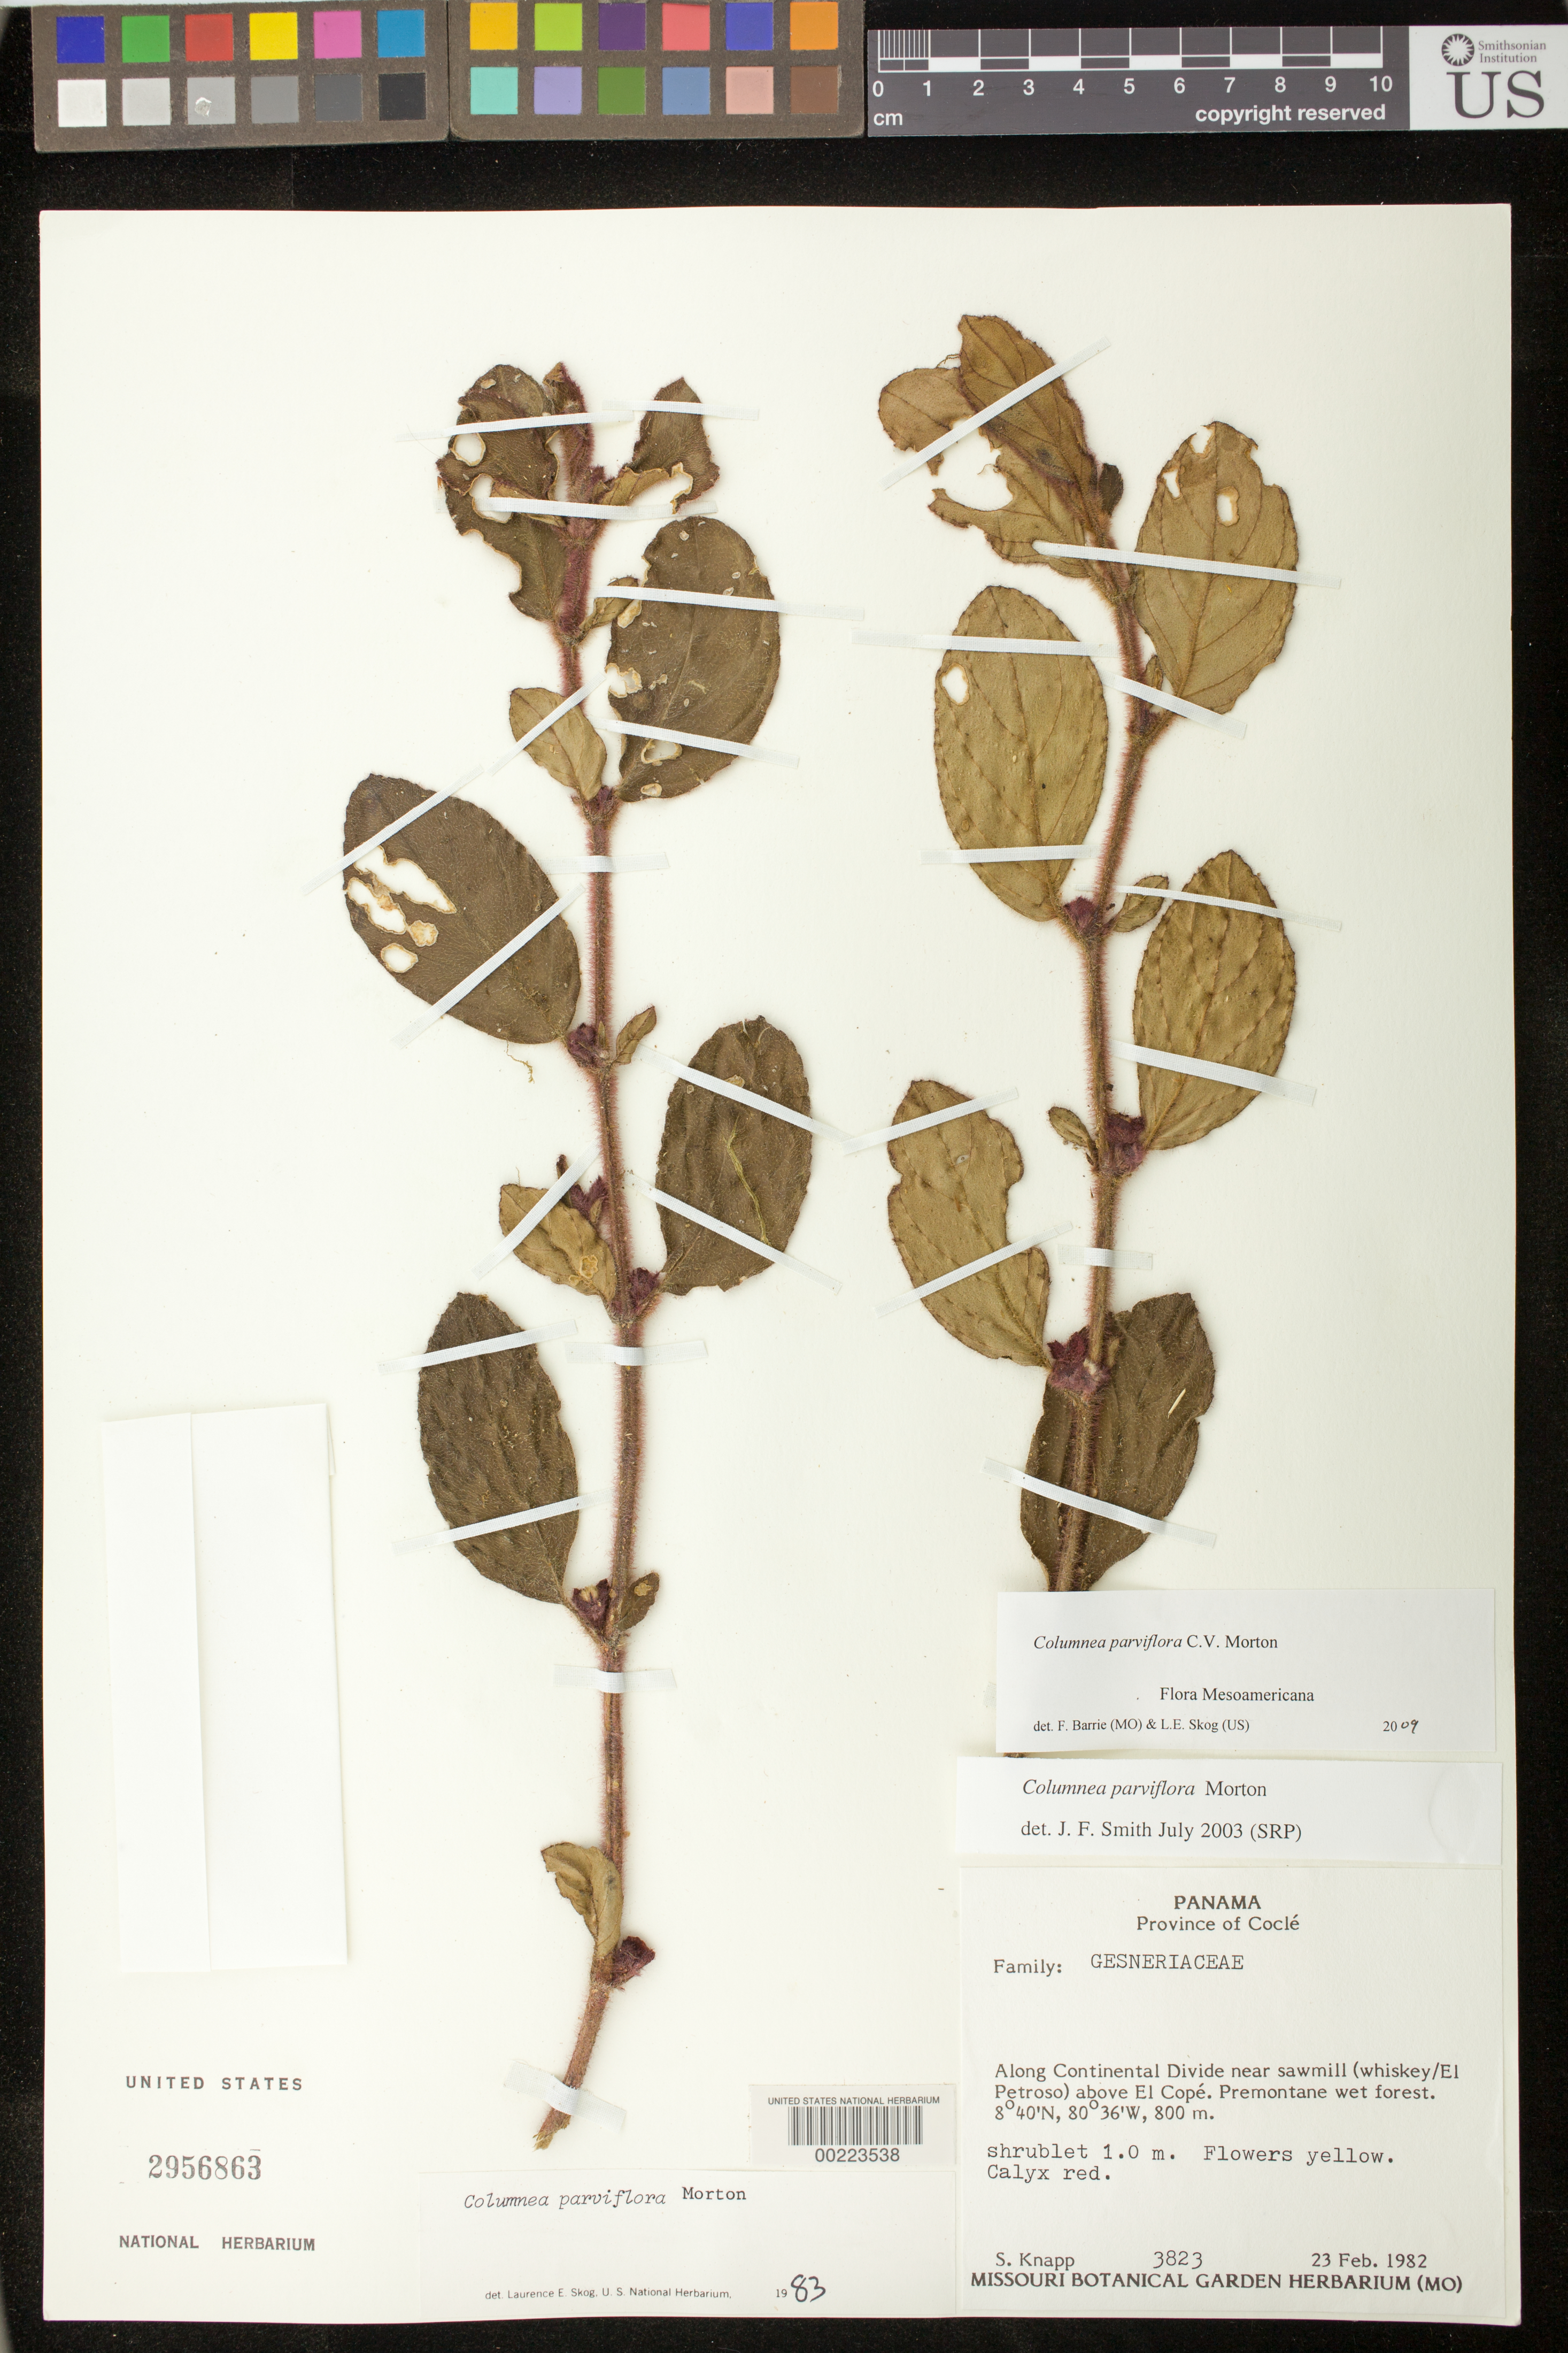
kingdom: Plantae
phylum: Tracheophyta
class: Magnoliopsida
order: Lamiales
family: Gesneriaceae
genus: Columnea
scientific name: Columnea herthae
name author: Mansf.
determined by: Clark, J. L.; Skog, Laurence E.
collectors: S. Knapp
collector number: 3823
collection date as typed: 23 Feb 1982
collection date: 1982-02-23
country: Panama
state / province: Coclé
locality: Along continental divide near sawmill (whiskey/El Petroso) above El Cope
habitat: Premontane wet forest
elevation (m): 800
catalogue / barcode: US 2956863